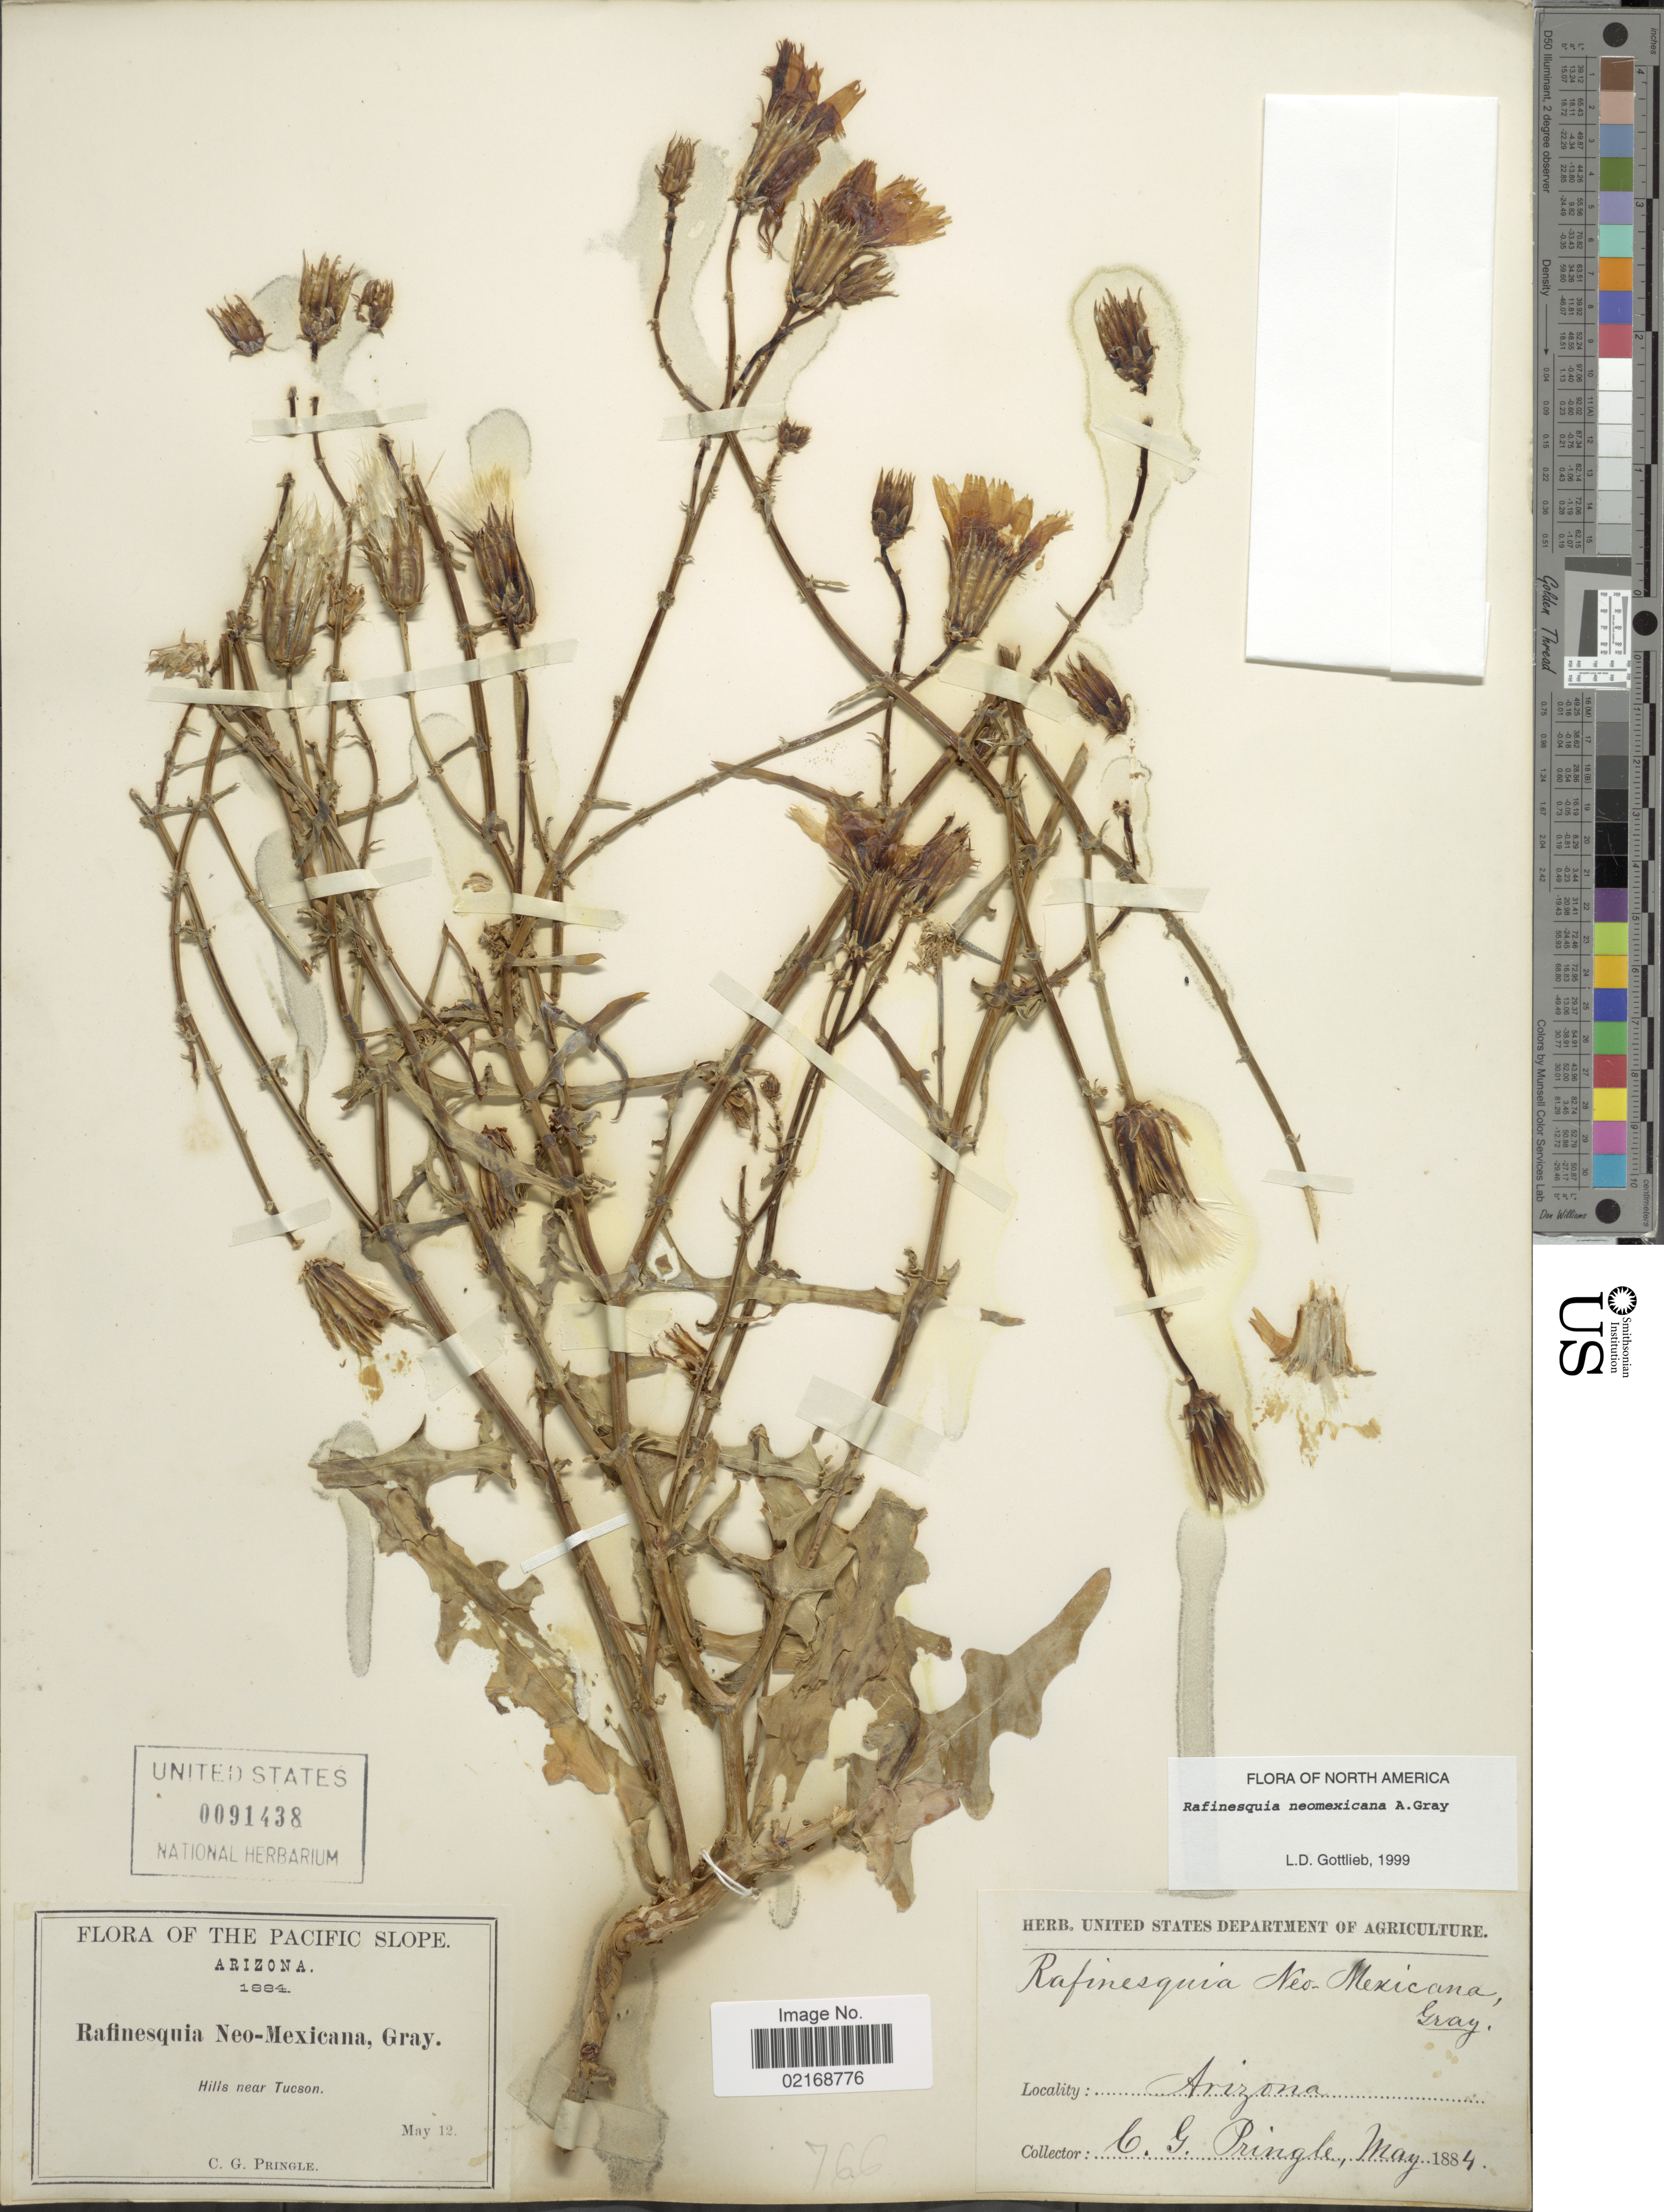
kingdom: Plantae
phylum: Tracheophyta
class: Magnoliopsida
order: Asterales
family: Asteraceae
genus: Rafinesquia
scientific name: Rafinesquia neomexicana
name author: A. Gray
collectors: C. G. Pringle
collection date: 1884-05-12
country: United States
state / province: Arizona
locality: Hills near Tucson, The Pacific Slope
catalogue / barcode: US 91438